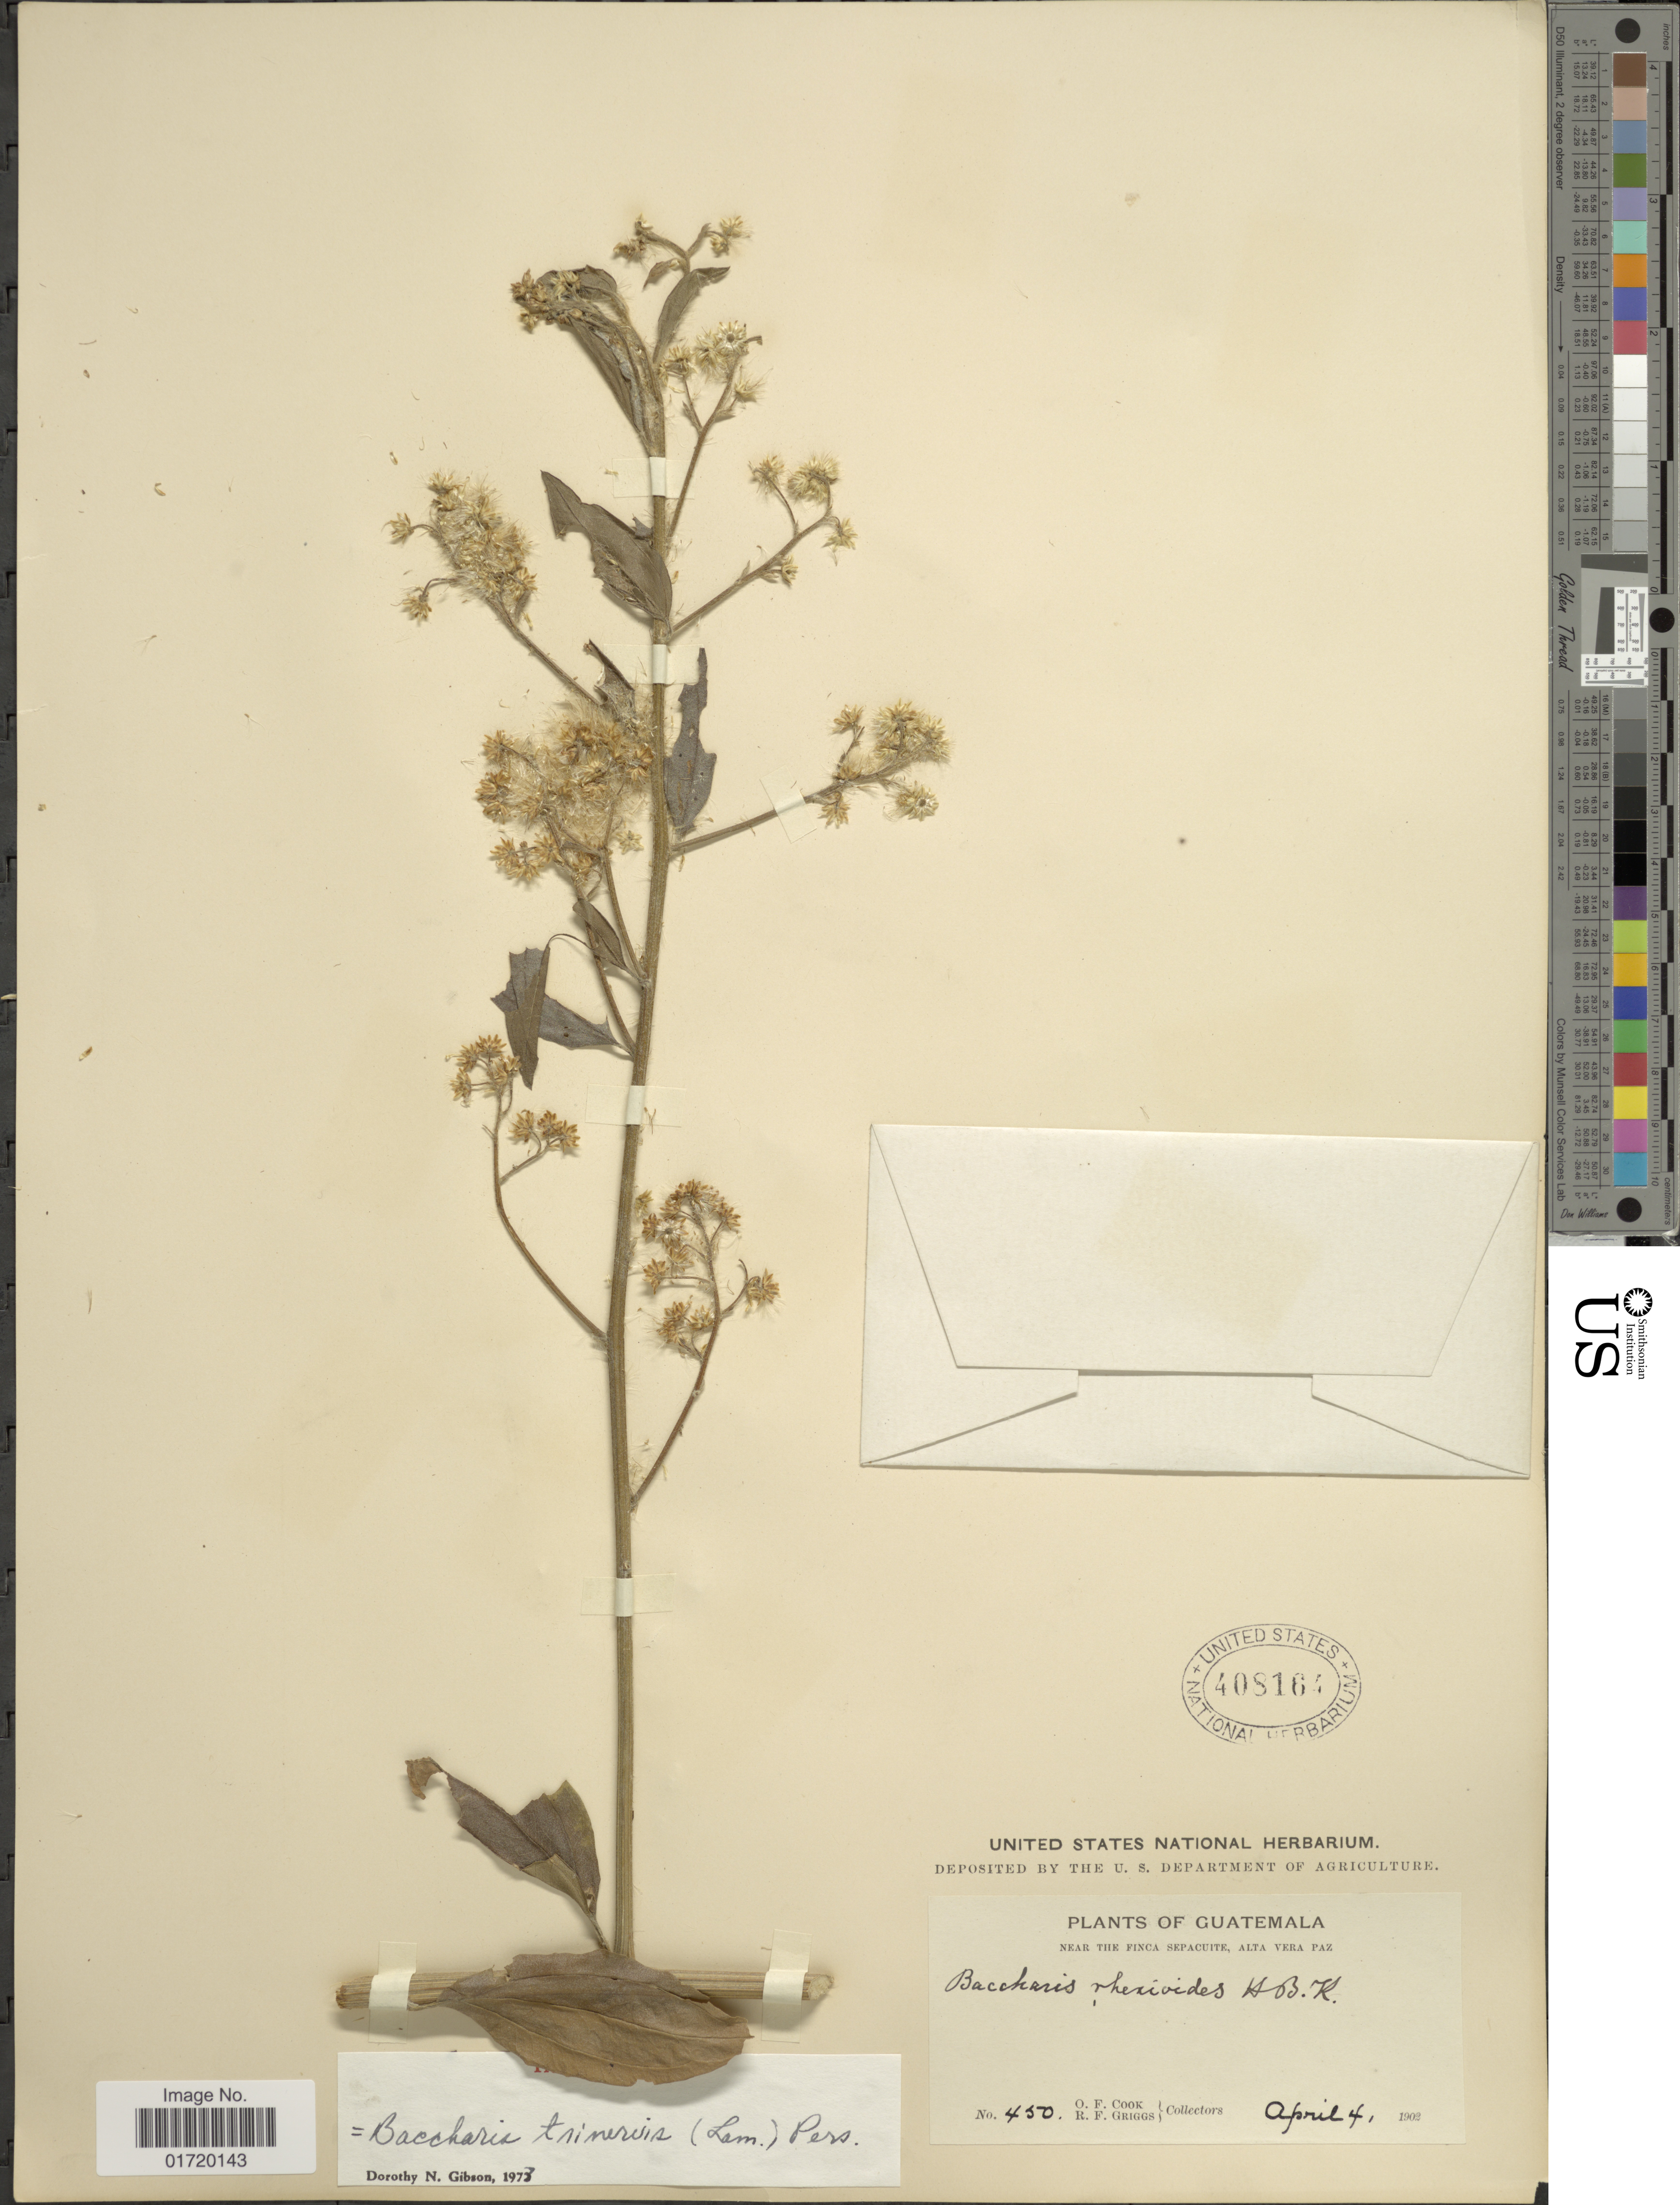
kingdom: Plantae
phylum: Tracheophyta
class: Magnoliopsida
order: Asterales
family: Asteraceae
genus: Baccharis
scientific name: Baccharis trinervis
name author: (Lam.) Pers.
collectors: O. F. Cook & R. F. Griggs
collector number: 450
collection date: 1902-04-04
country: Guatemala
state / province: Alta Verapaz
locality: Near the Finca Sepacuite, Alta Vera Paz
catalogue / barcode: US 408164